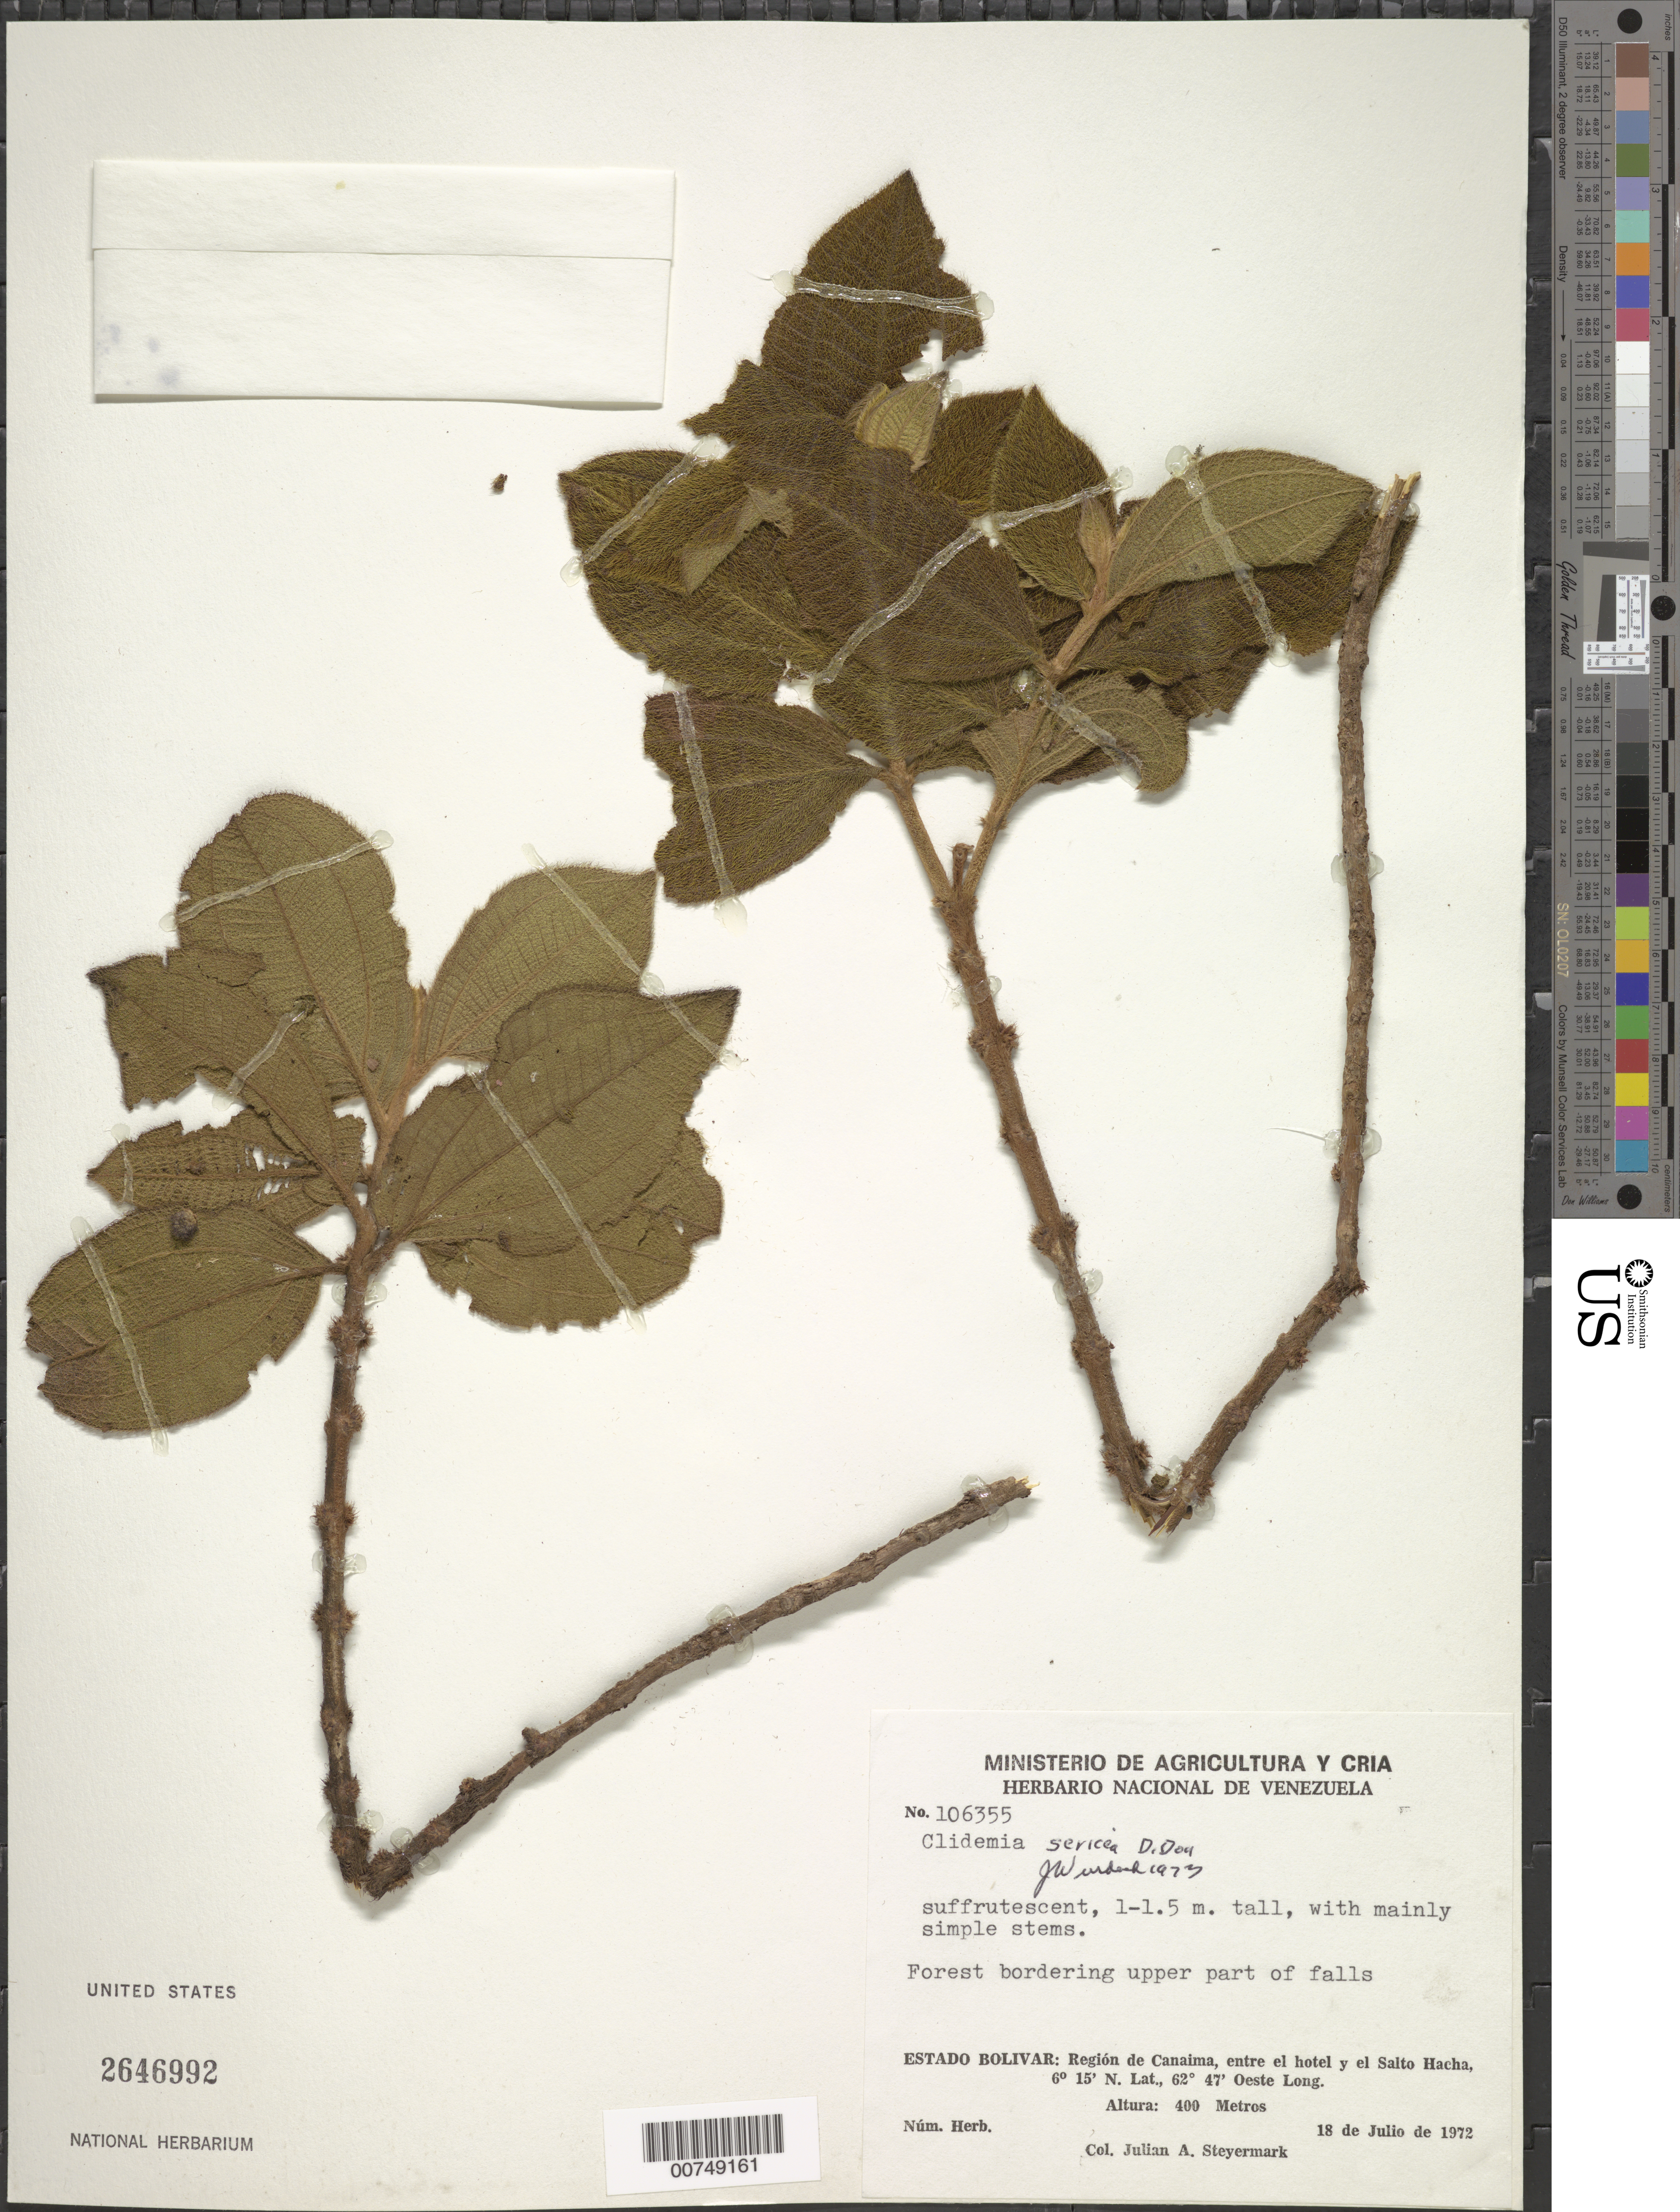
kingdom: Plantae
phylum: Tracheophyta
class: Magnoliopsida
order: Myrtales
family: Melastomataceae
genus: Clidemia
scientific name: Clidemia sericea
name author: D. Don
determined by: Wurdack, John J., (US), US (UNITED STATES)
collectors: J. Steyermark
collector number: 106355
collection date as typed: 18-Jul-72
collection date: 1972-07-18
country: Venezuela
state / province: Bolívar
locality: Canaima, entre el hotel y el Salto Hacha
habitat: Forest bordering upper part of falls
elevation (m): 400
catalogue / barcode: US 2646992